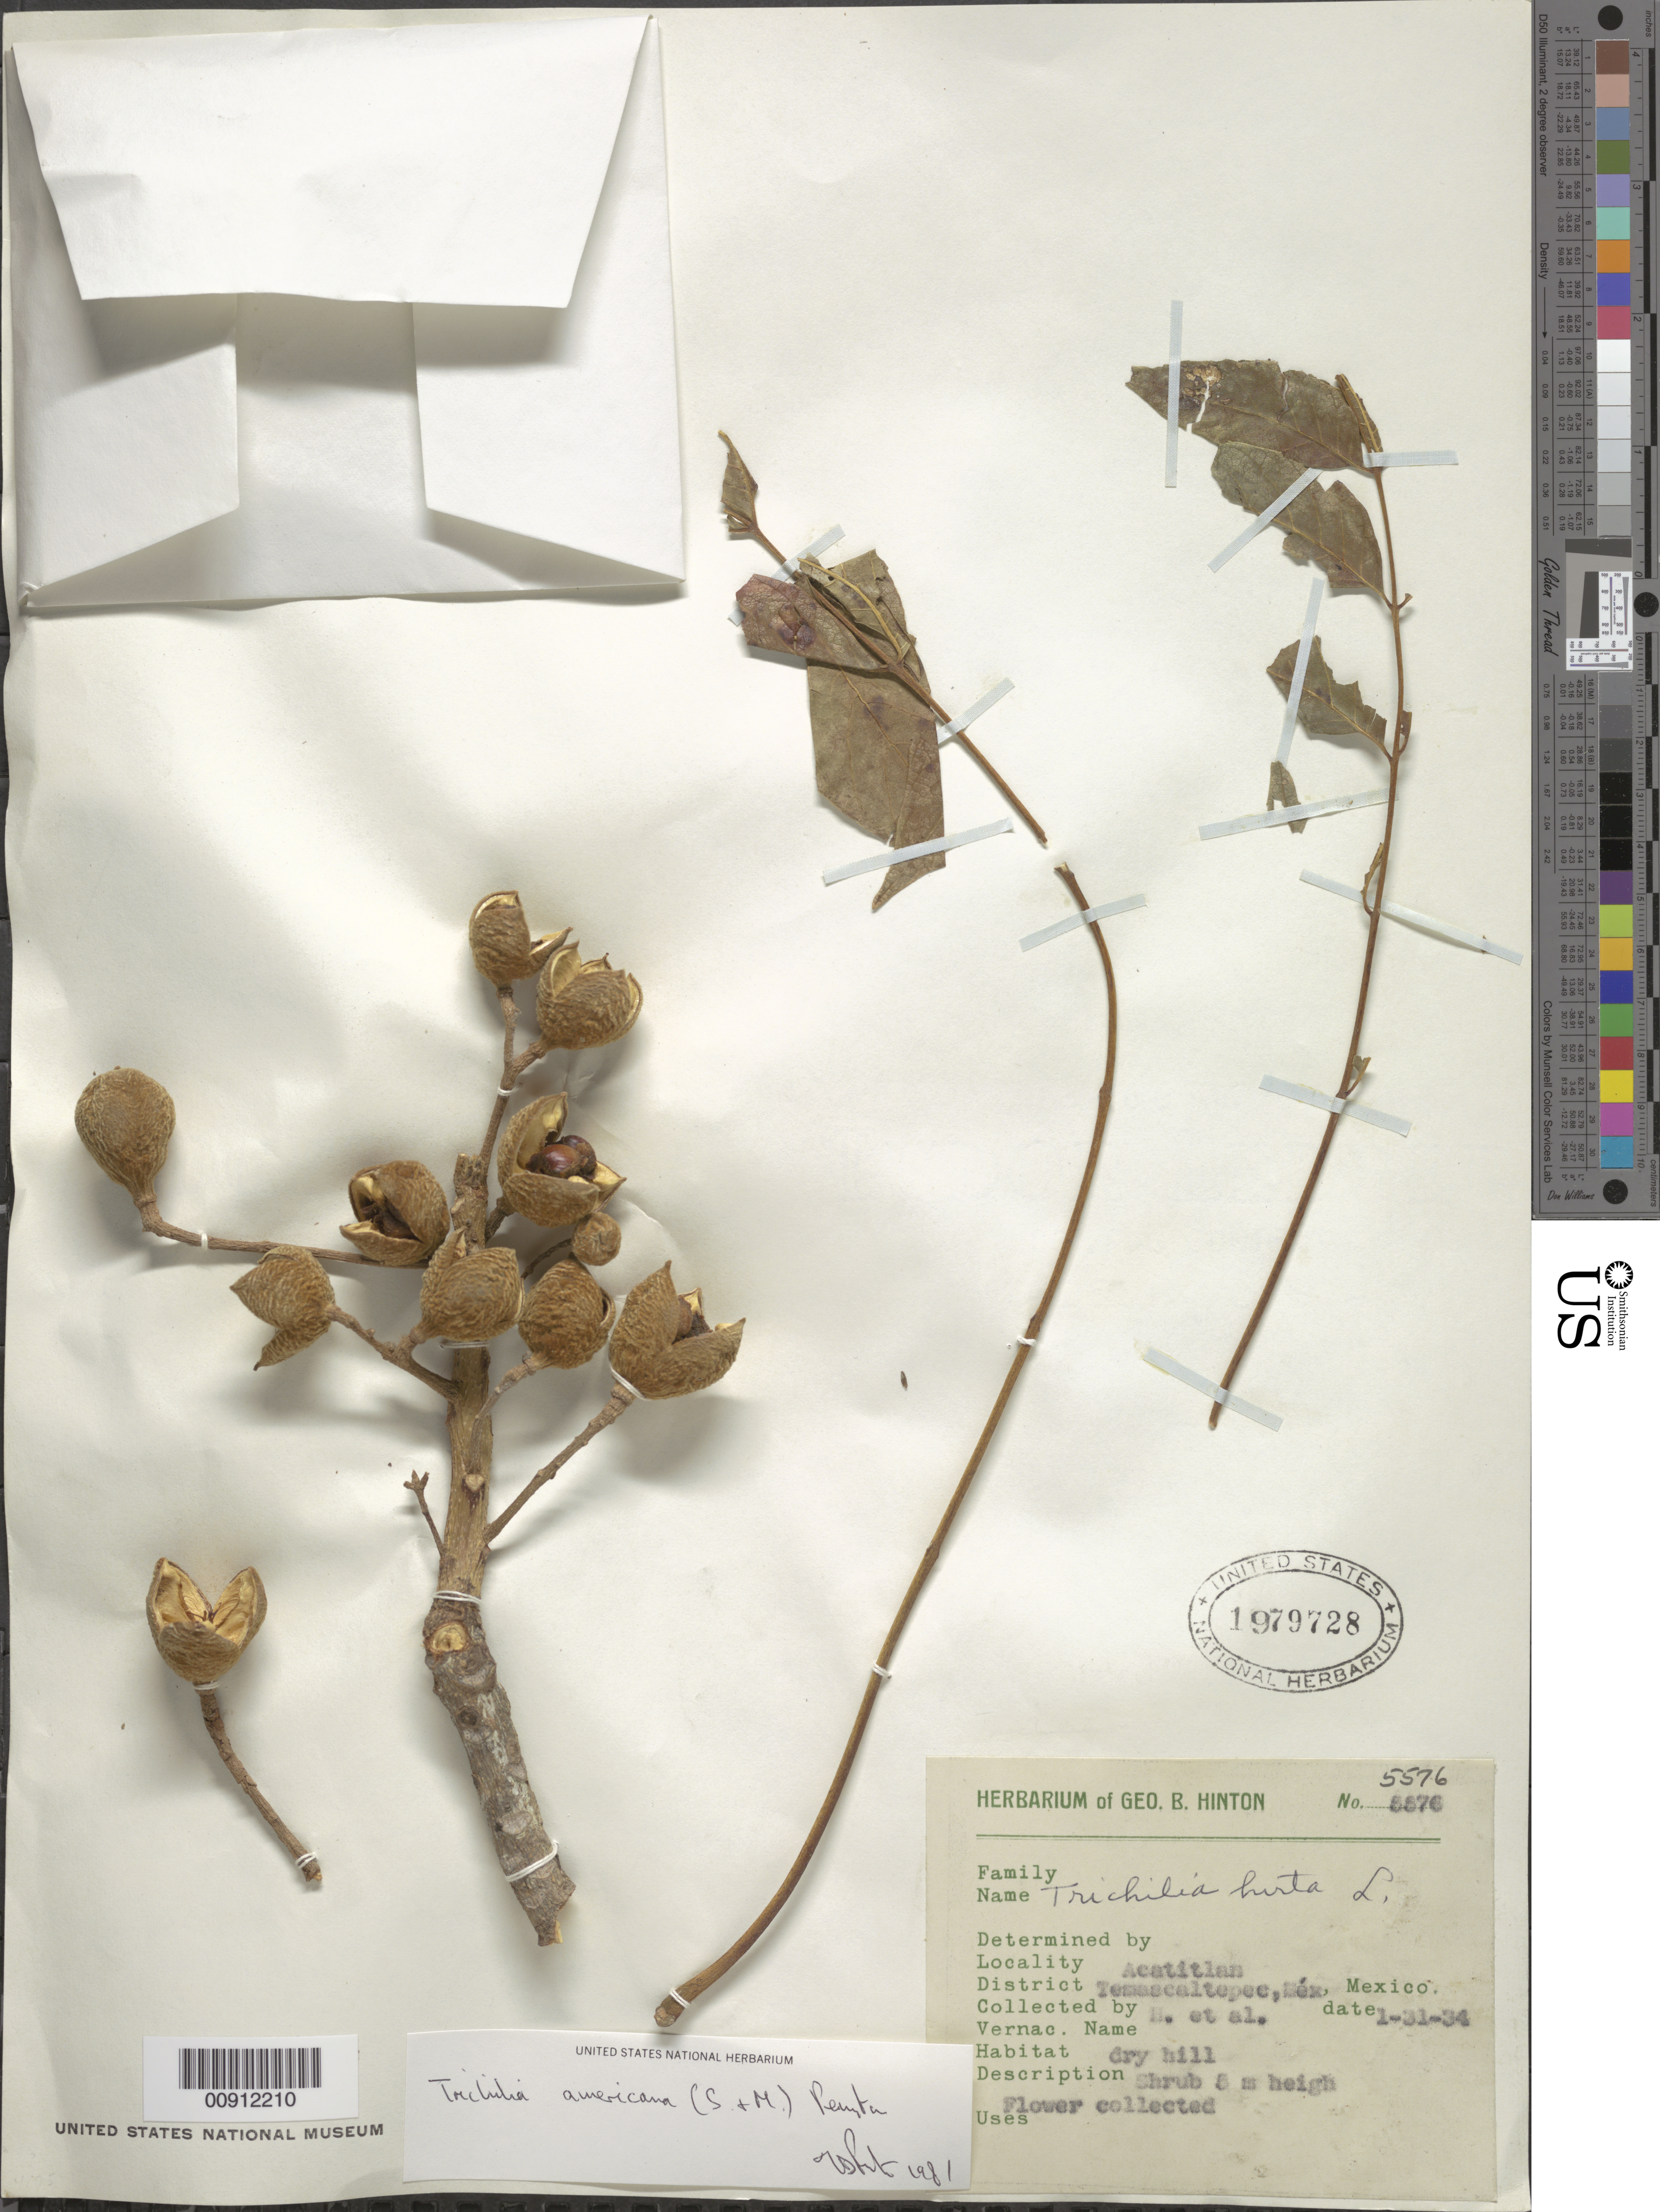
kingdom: Plantae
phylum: Tracheophyta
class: Magnoliopsida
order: Sapindales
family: Meliaceae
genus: Trichilia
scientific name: Trichilia americana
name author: (Sessé & Moc.) T.D. Penn.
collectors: G. B. Hinton & et al.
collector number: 5576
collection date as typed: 31 Jan 1934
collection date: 1934-01-31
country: Mexico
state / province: México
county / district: Temascaltepec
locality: Acatitlan, District of Temascaltepec, State of Mexico.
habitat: Dry hill.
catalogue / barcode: US 1979728